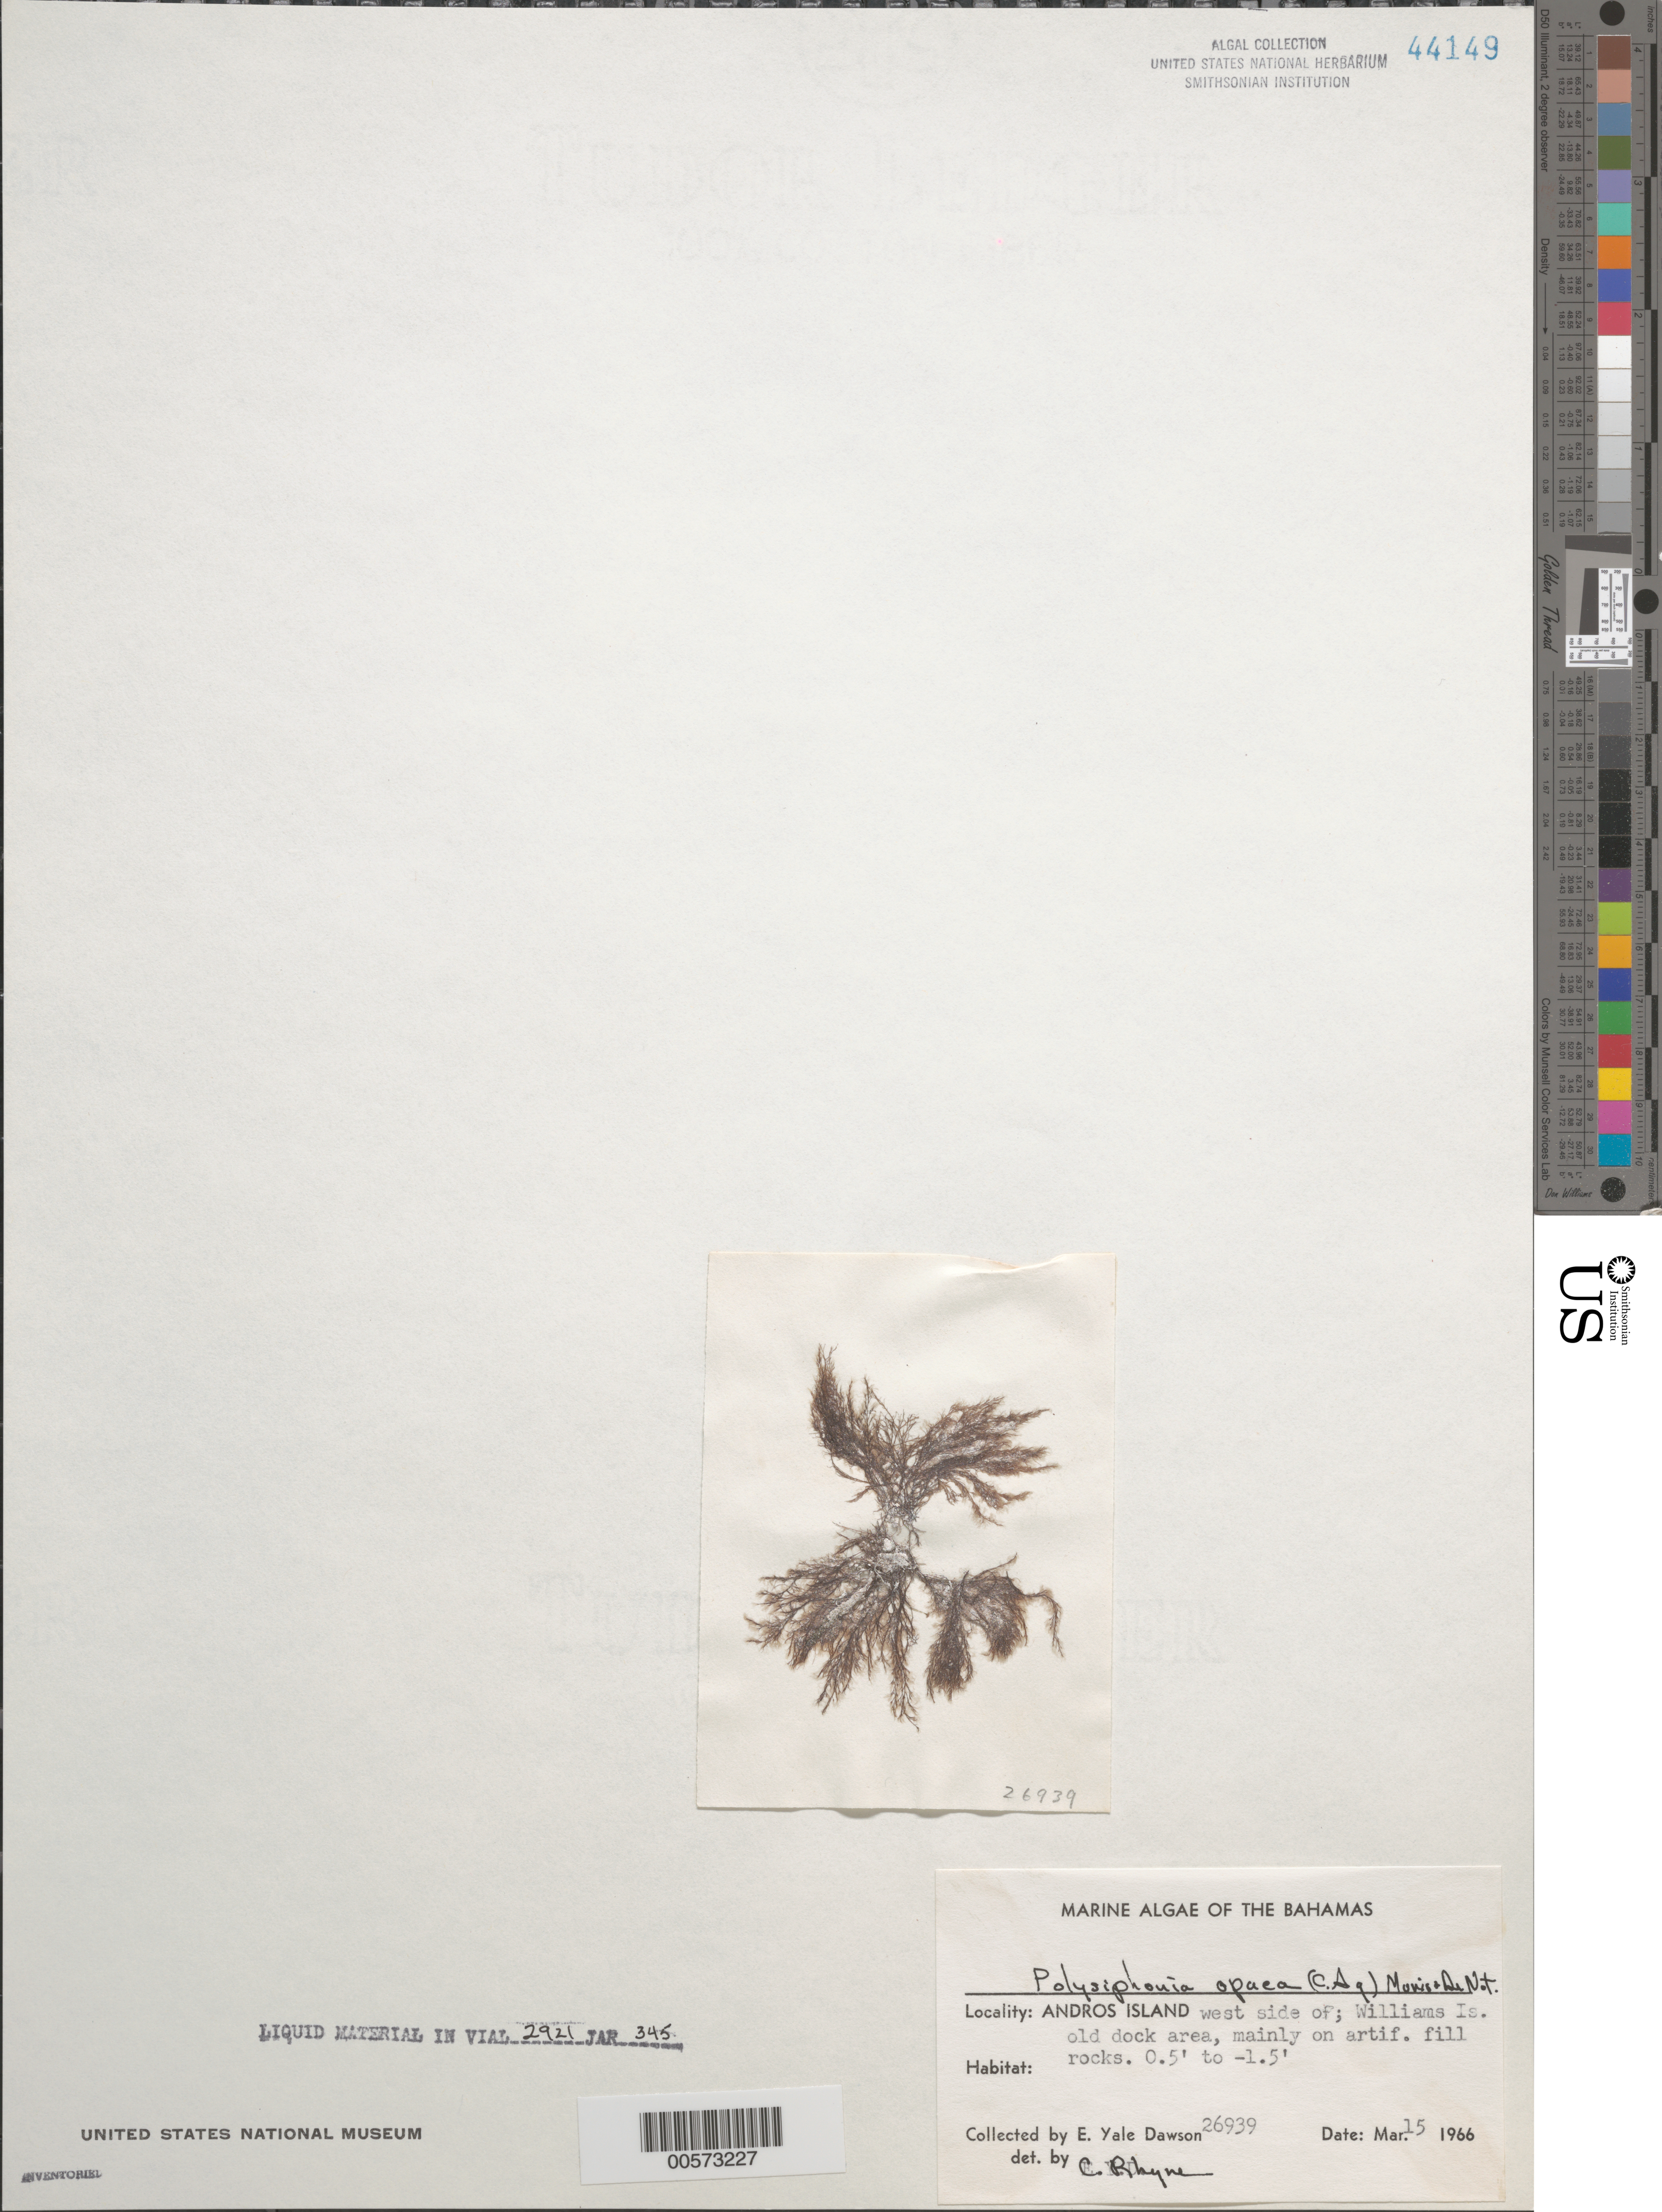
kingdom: Plantae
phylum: Rhodophyta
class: Florideophyceae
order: Ceramiales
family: Rhodomelaceae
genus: Polysiphonia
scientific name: Polysiphonia opaca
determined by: Rhyne, C. F.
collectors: E. Y. Dawson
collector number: EYD 26939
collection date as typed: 15 Mar 1966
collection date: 1966-03-15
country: Bahamas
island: Andros Island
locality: West side of Andros Island, Williams Island old dock area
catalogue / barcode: US 44149